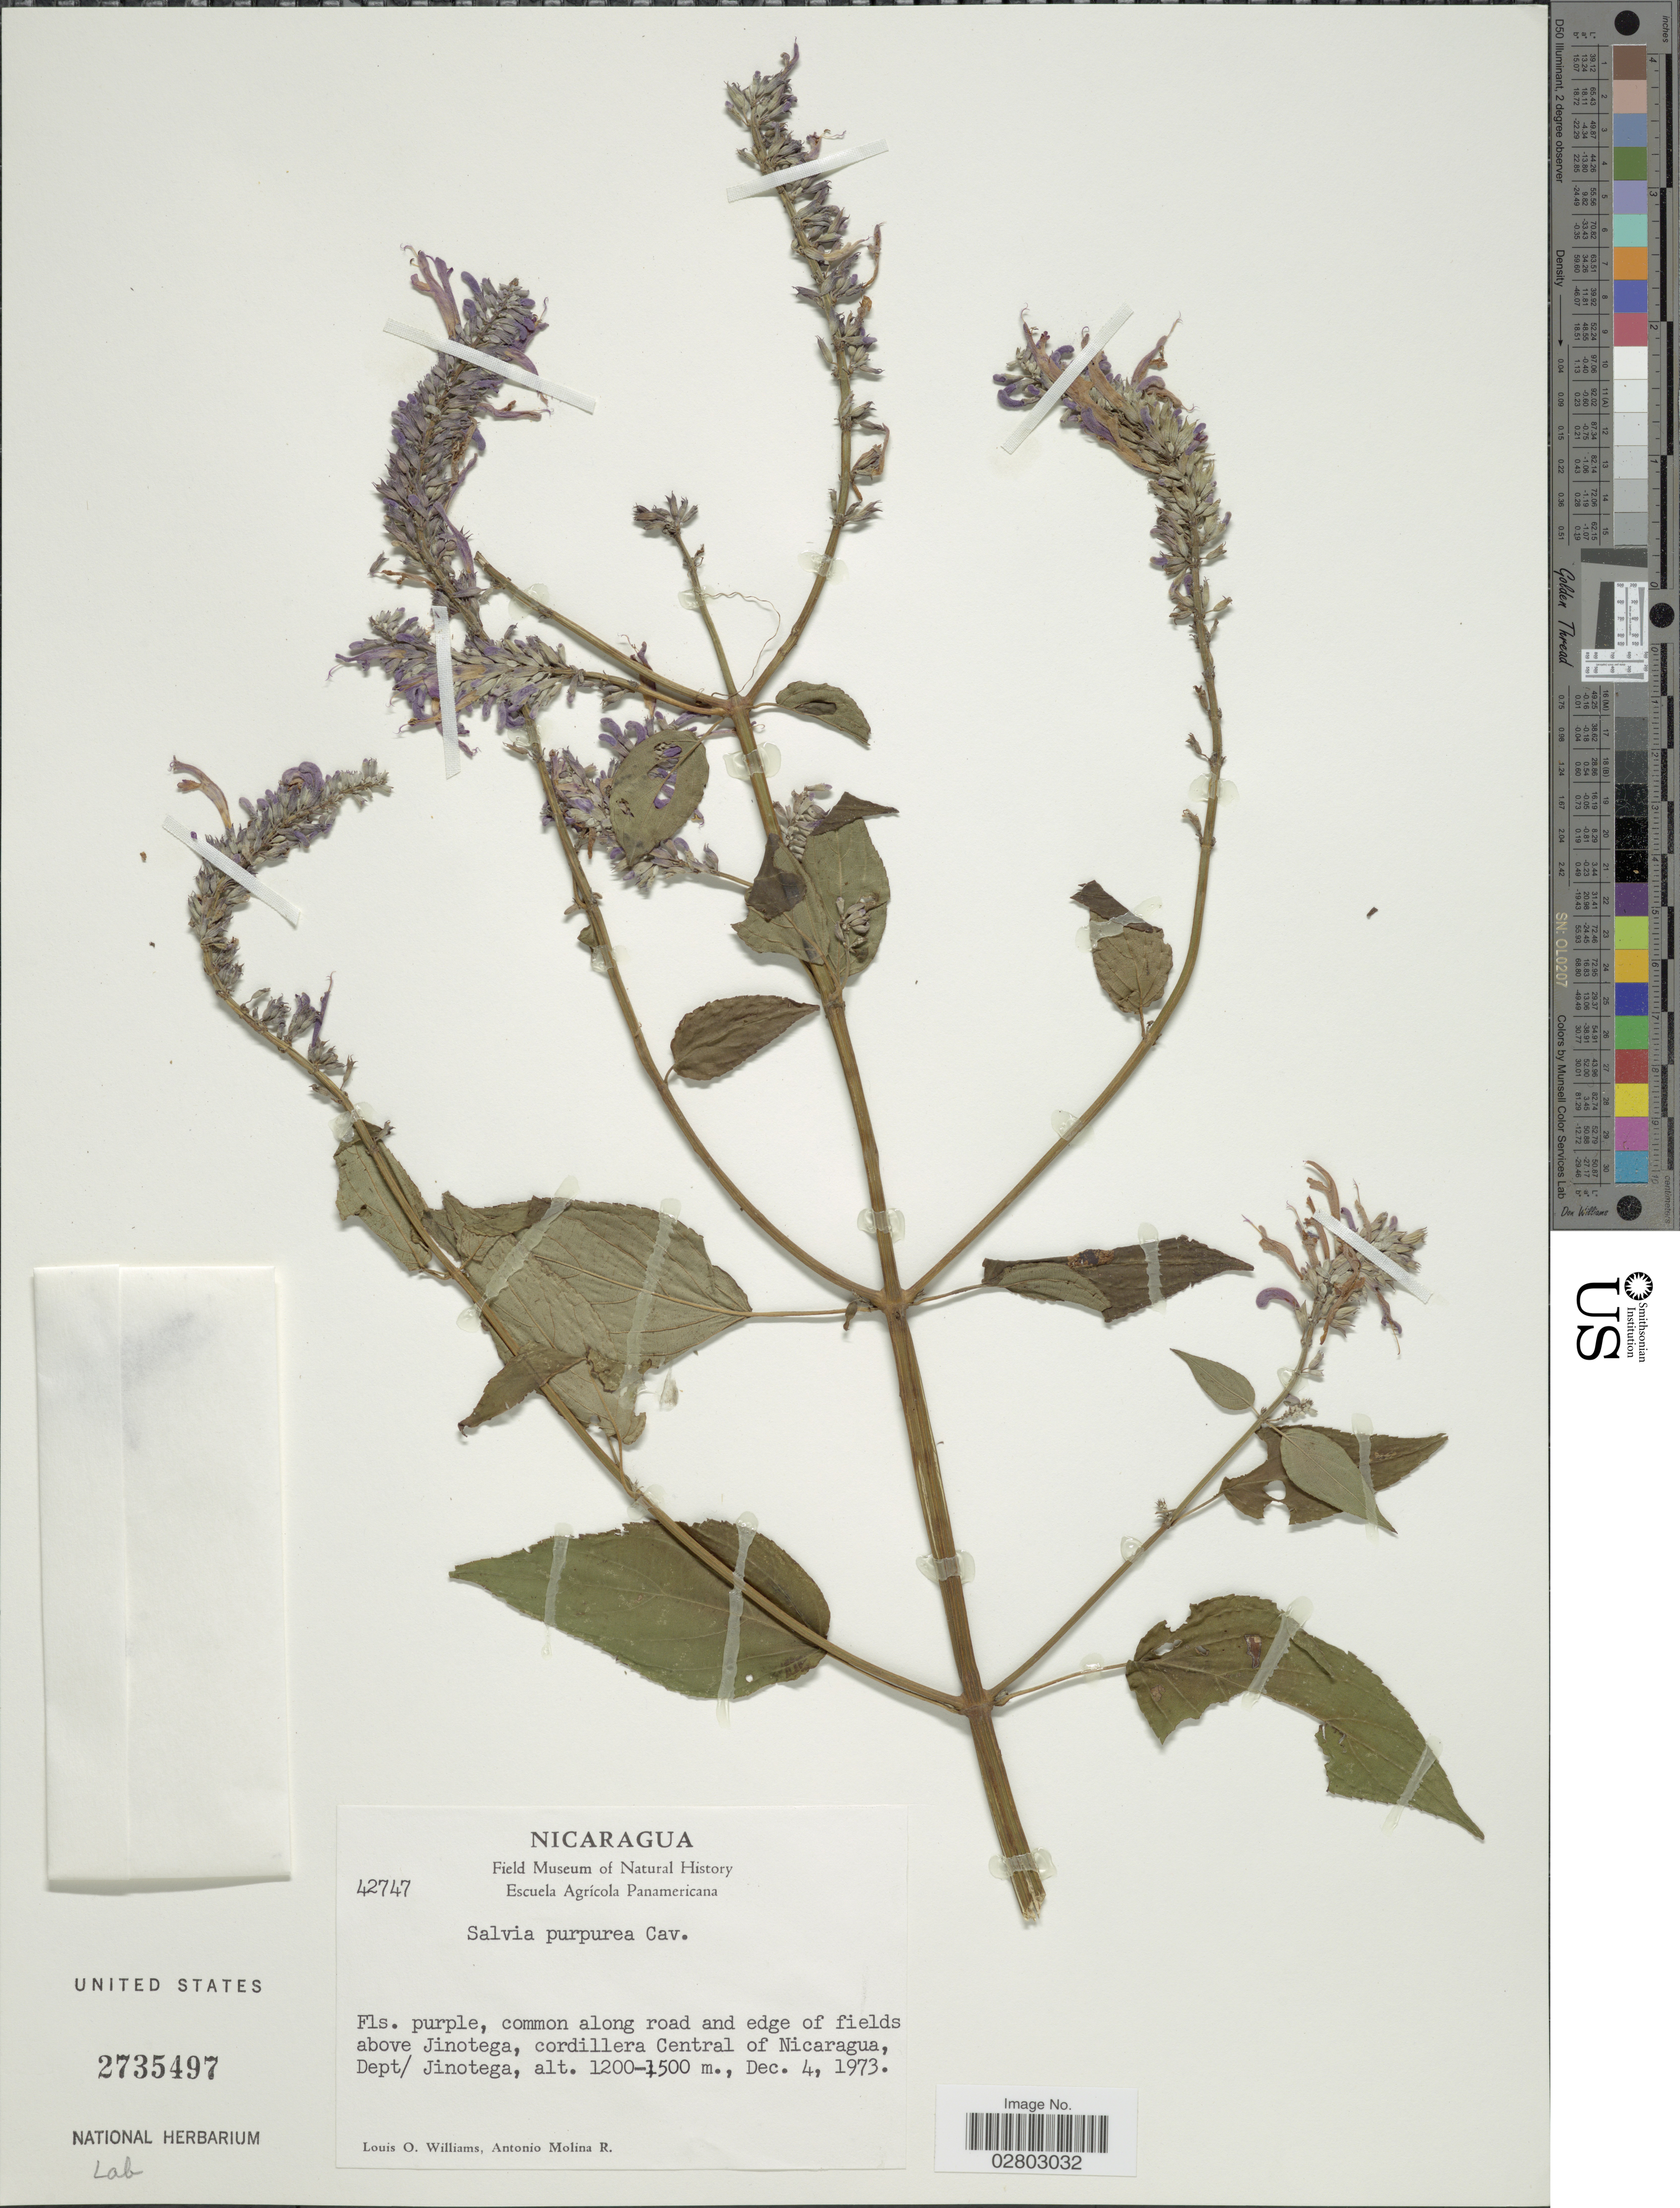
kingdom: Plantae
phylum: Tracheophyta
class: Magnoliopsida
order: Lamiales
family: Lamiaceae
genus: Salvia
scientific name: Salvia purpurea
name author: Cav.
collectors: L. O. Williams & A. Molina R.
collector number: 42747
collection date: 1973-12-04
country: Nicaragua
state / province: Jinotega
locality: Common along road and edge of fields above Jinotega, cordillera Central of Nicaragua, Dept/Jinotega.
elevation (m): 1200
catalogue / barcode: US 2735497